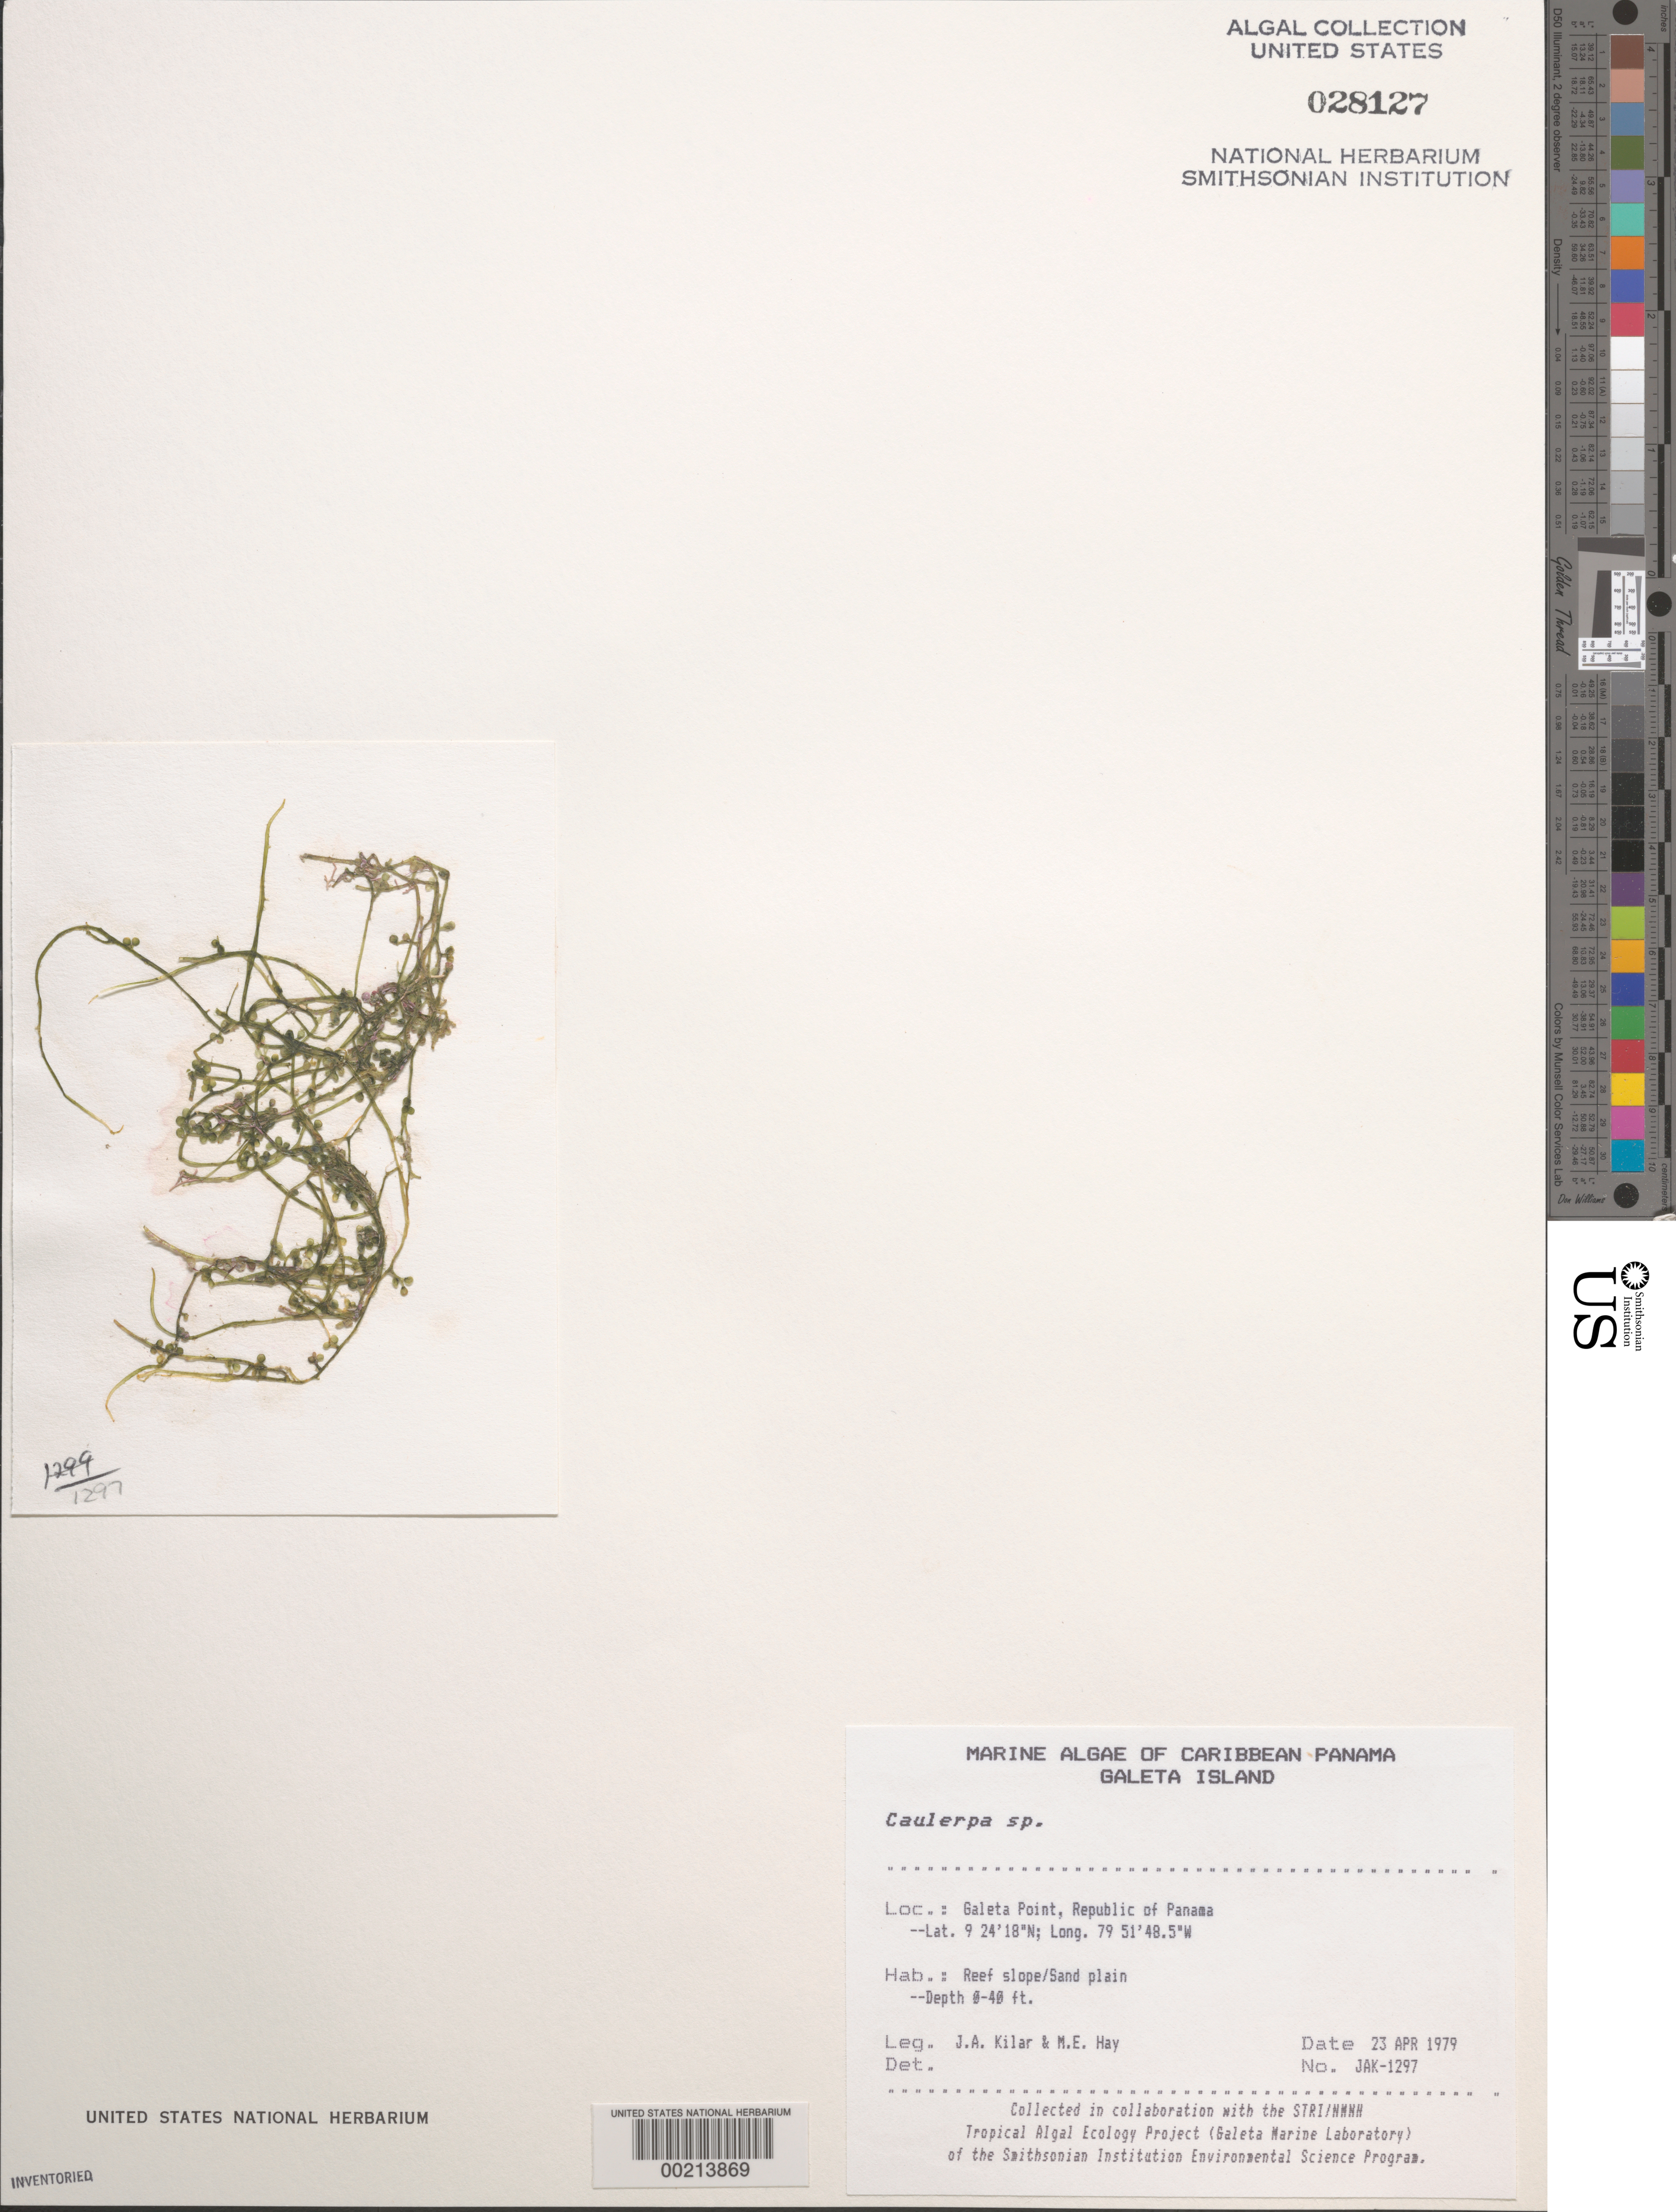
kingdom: Plantae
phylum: Chlorophyta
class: Ulvophyceae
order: Bryopsidales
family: Caulerpaceae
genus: Caulerpa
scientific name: Caulerpa sp.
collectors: J. A. Kilar & M. E. Hay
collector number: JAK-1297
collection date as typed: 23 Apr 1979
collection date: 1979-04-23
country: Panama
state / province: Colón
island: Galeta Island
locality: Galeta Point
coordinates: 9 24' 18" N, 79 51' 48.5" W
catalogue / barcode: US 28127